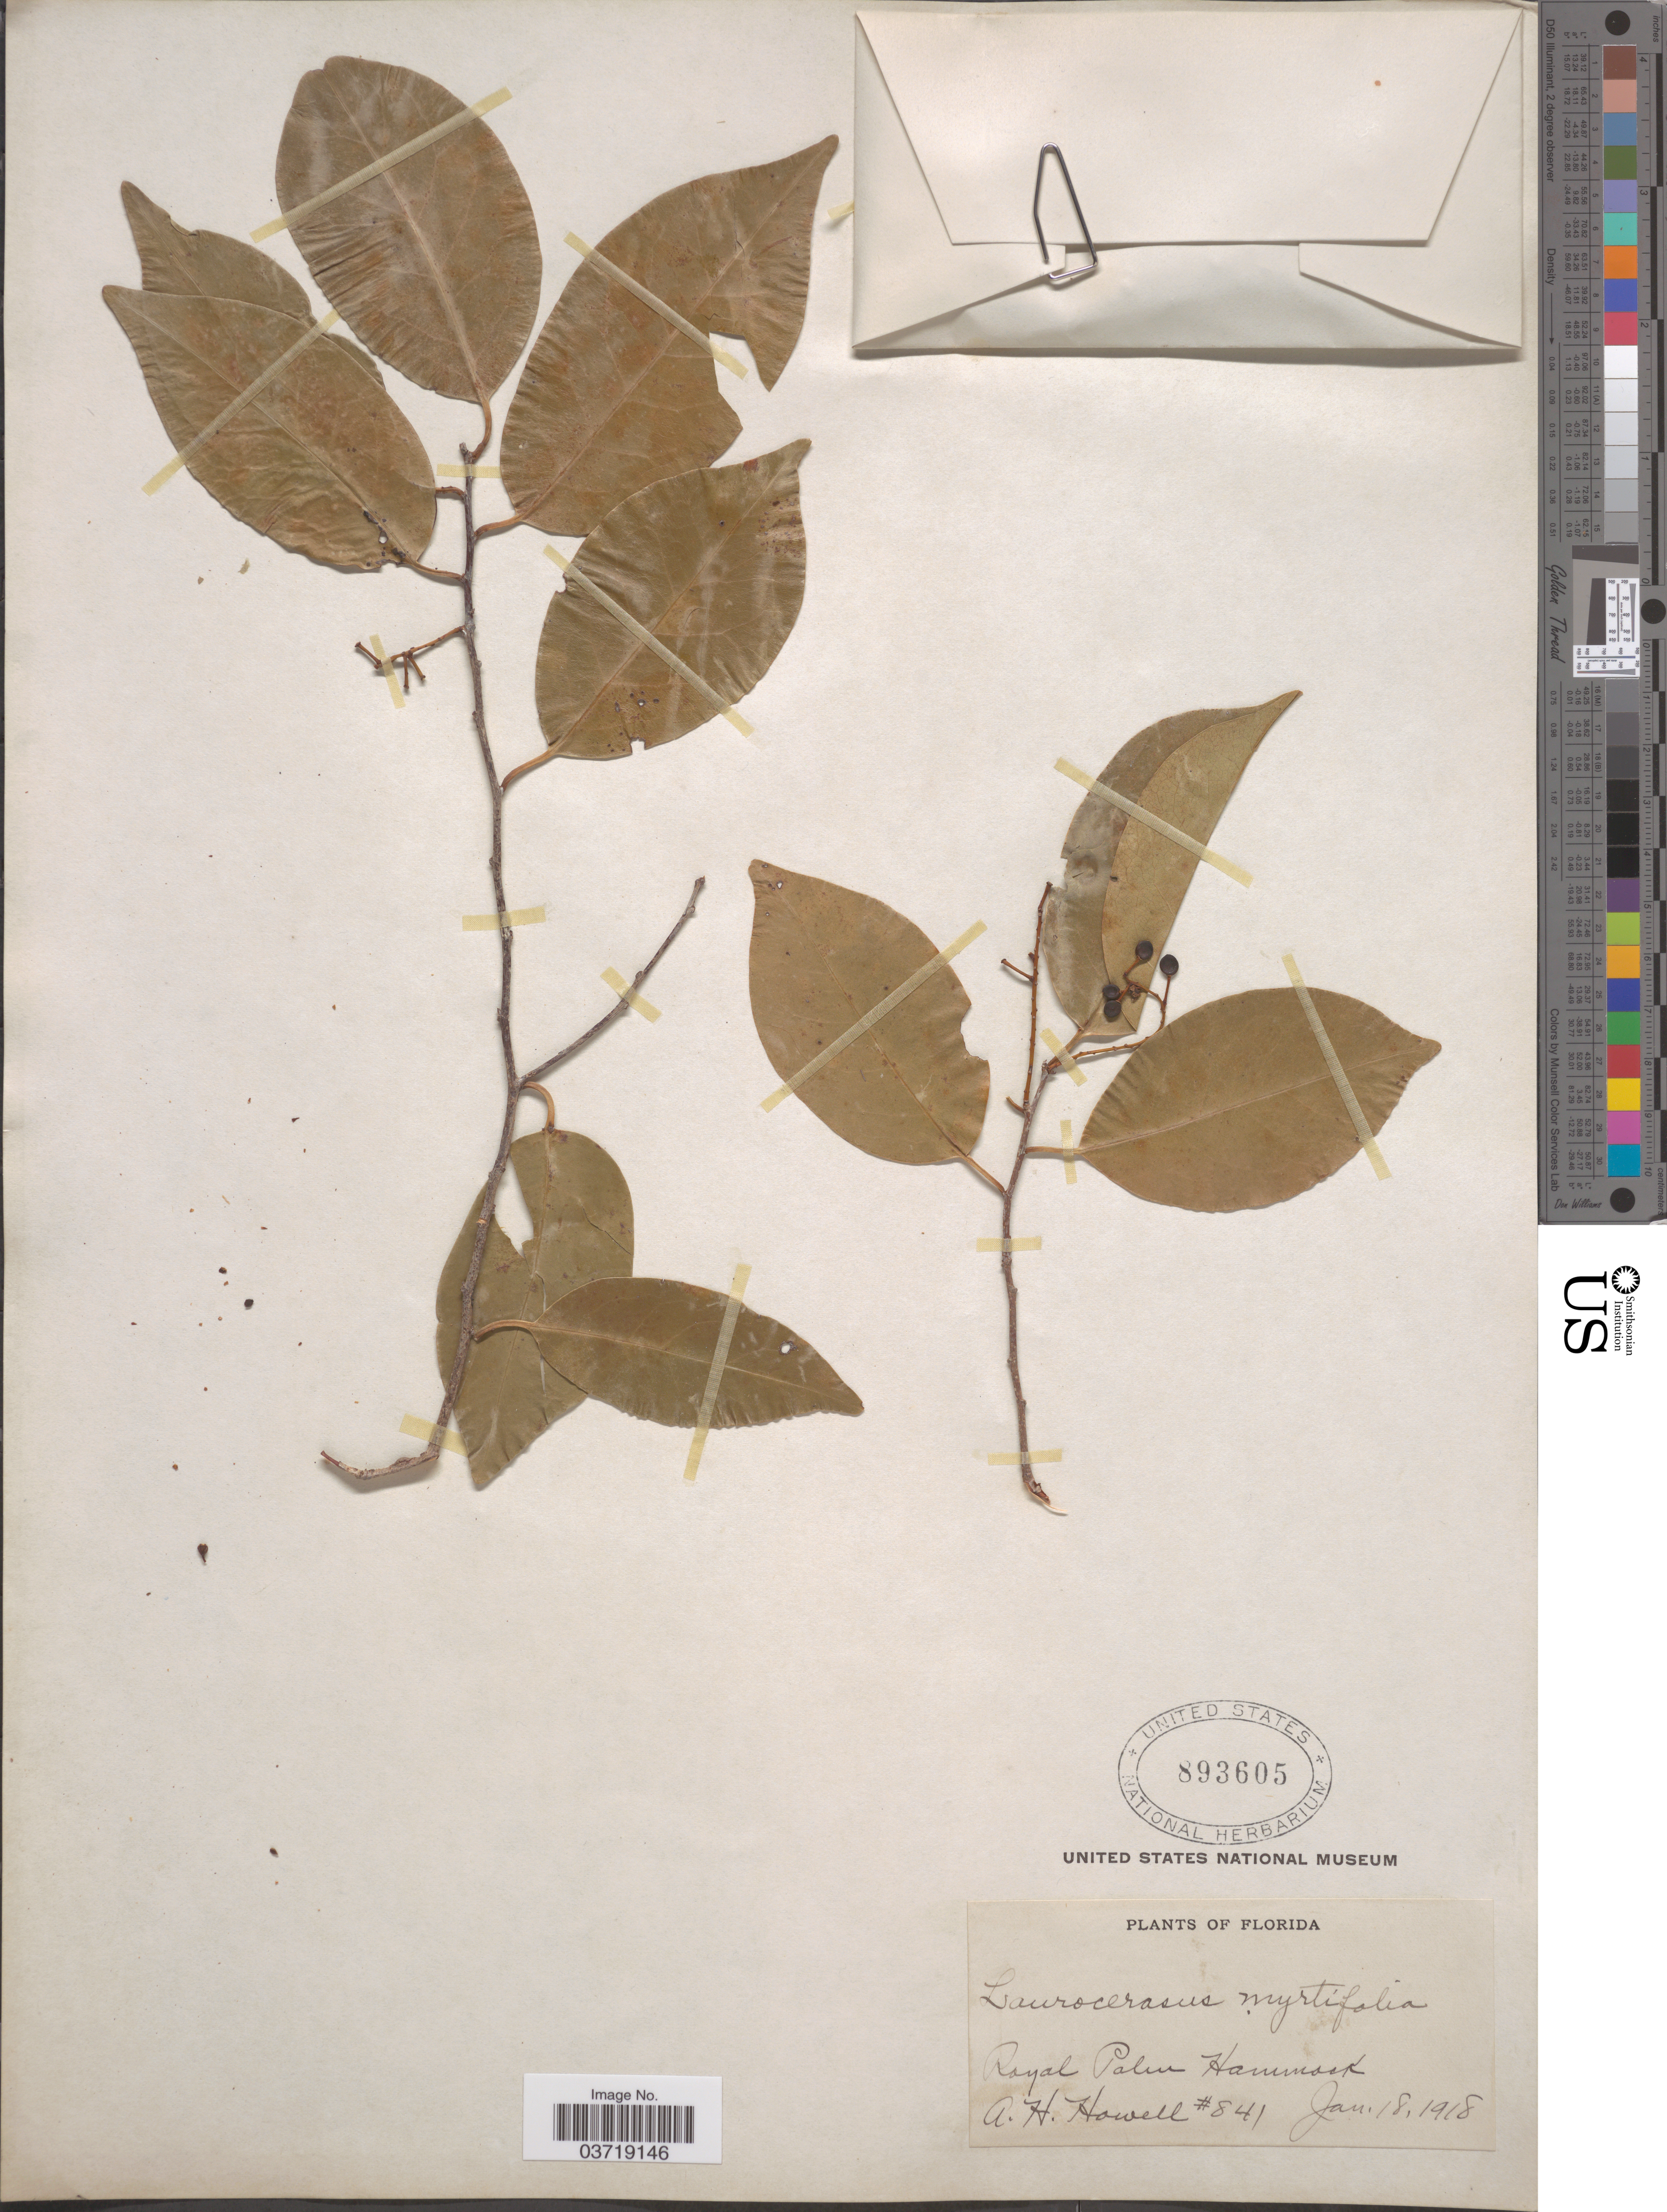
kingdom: Plantae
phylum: Tracheophyta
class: Magnoliopsida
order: Rosales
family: Rosaceae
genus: Prunus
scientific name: Prunus myrtifolia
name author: (L.) Urb.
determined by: Strong, Mark T., (BOT), Smithsonian Institution - National Museum of Natural History (UNITED STATES)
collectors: A. Howell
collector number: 841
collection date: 1918-01-18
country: United States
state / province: Florida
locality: Royal Palm Hammock.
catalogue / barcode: US 893605